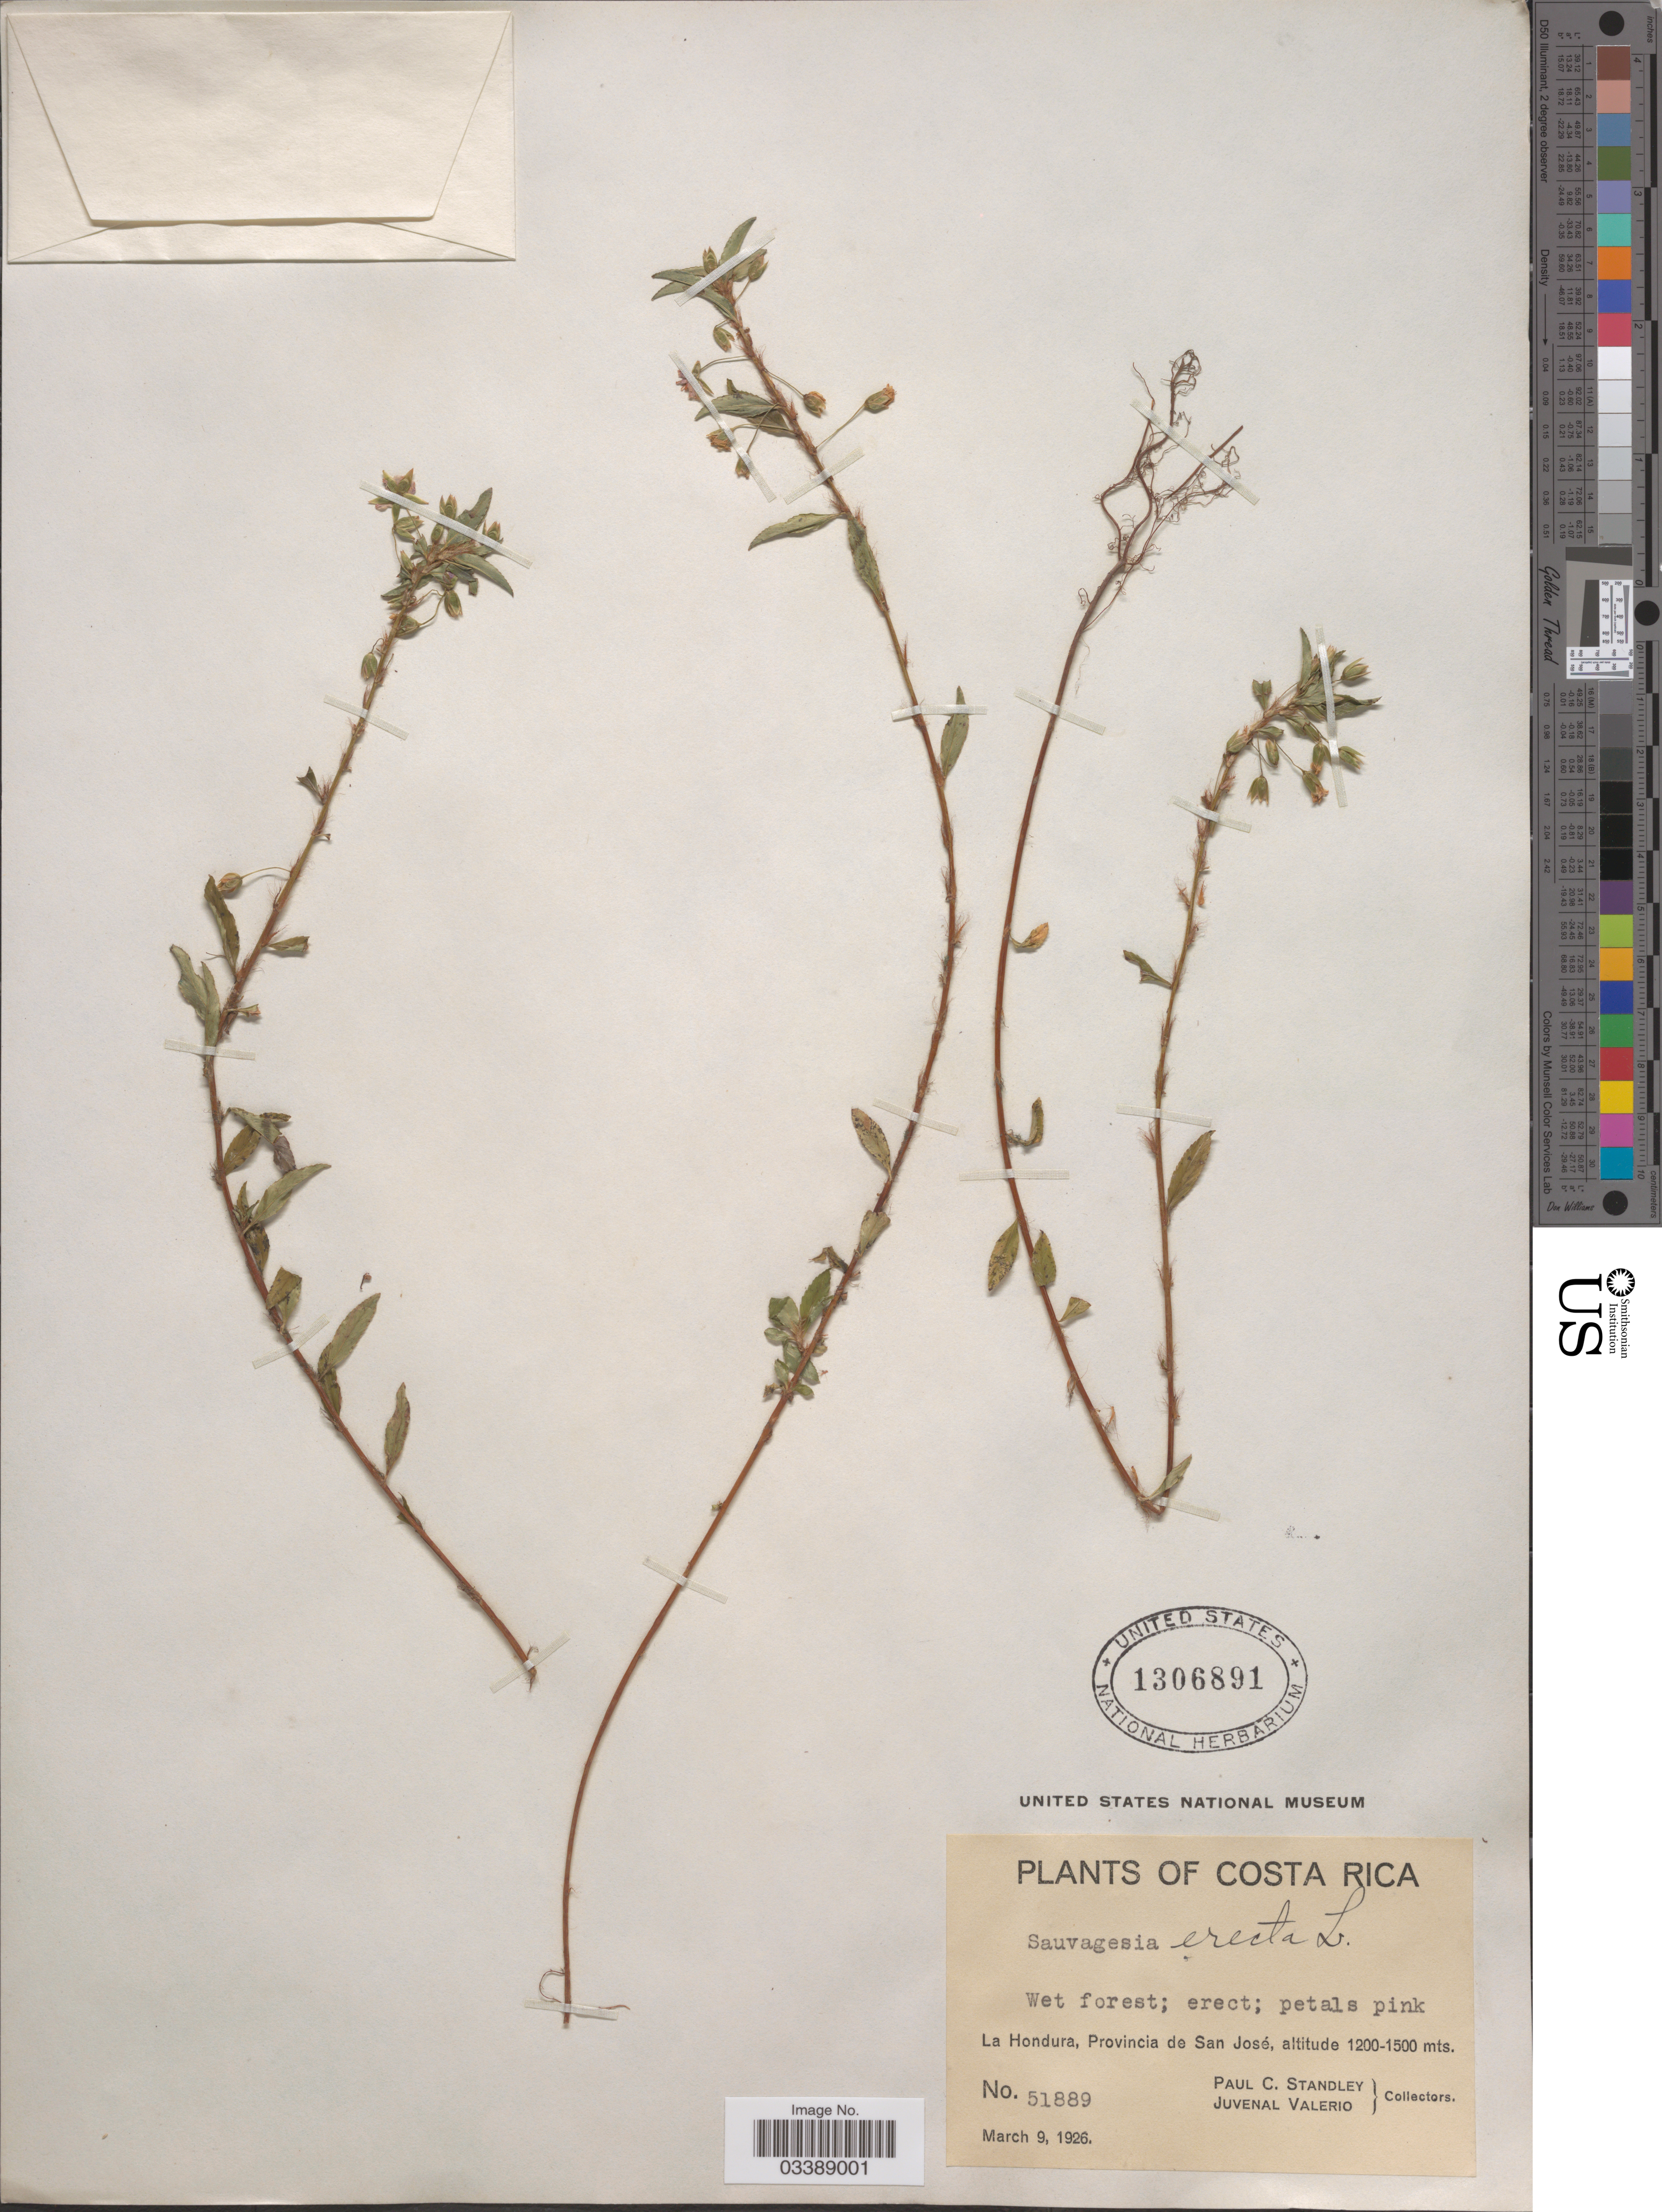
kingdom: Plantae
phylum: Tracheophyta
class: Magnoliopsida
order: Malpighiales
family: Ochnaceae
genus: Sauvagesia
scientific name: Sauvagesia erecta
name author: L.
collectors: P. C. Standley & J. Valerio R.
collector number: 51889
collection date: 1926-03-09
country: Costa Rica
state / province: San José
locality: La Hondura.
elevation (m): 1200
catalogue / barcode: US 1306891